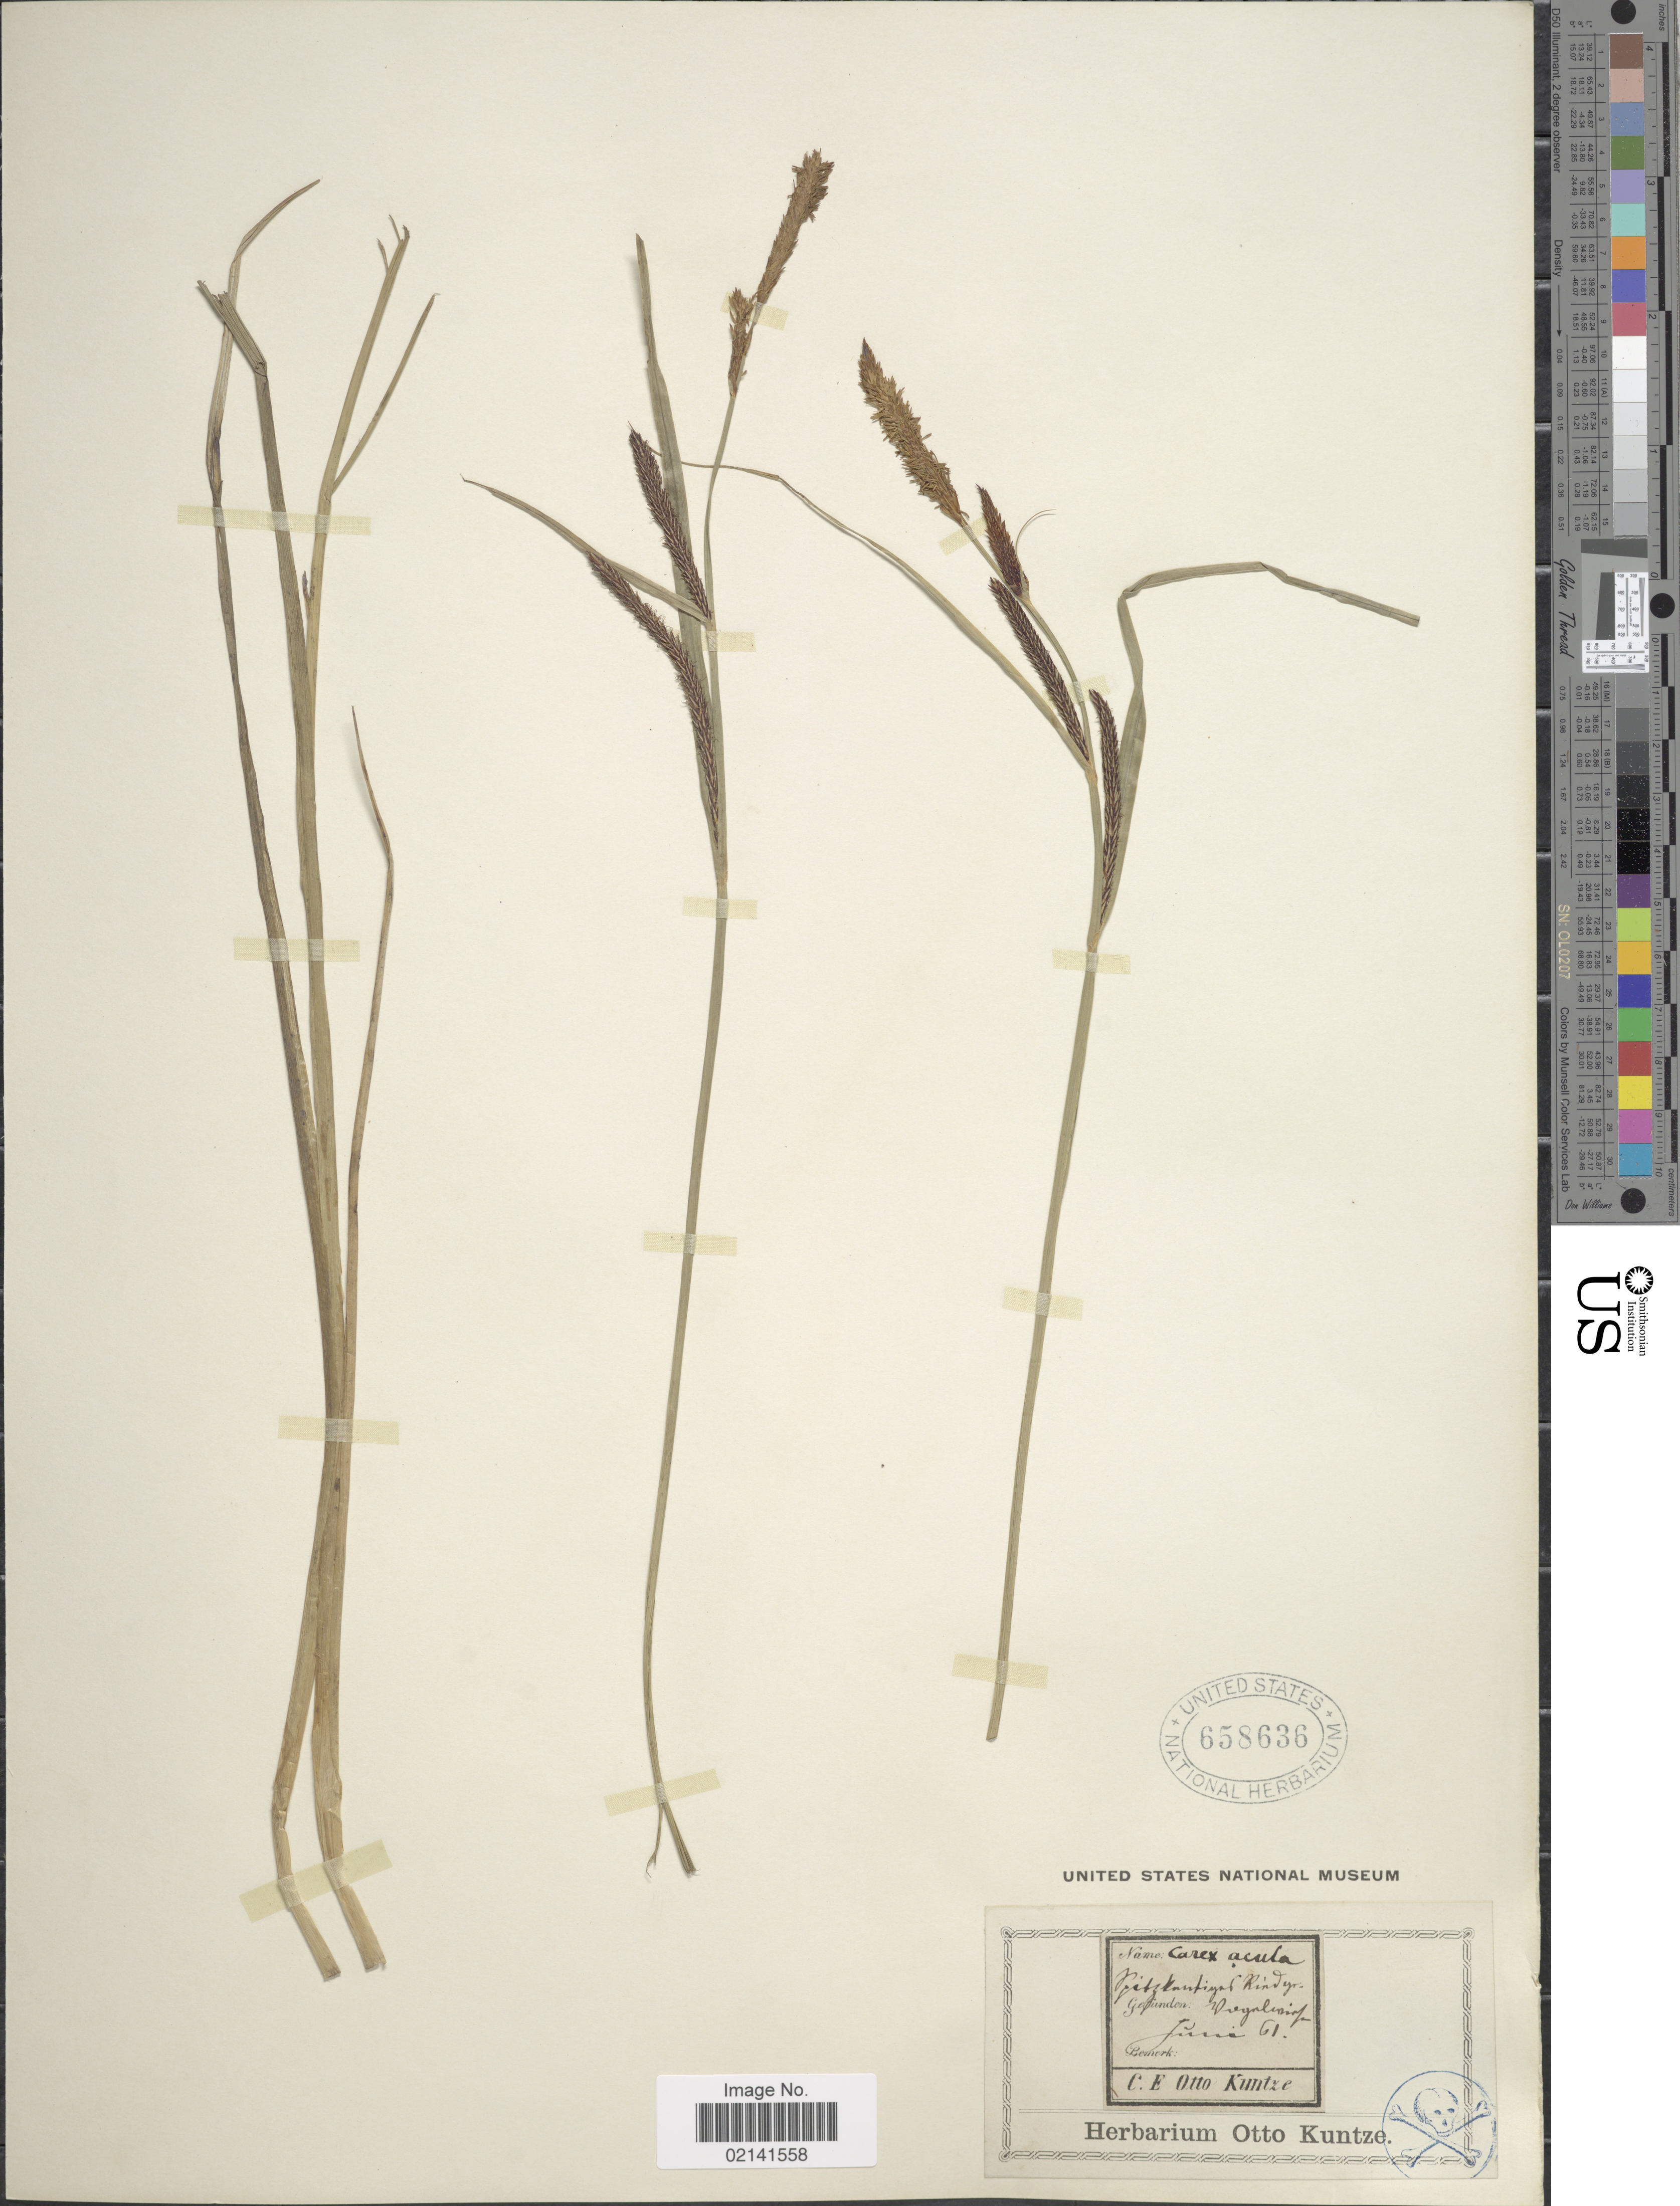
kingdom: Plantae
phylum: Tracheophyta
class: Liliopsida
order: Poales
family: Cyperaceae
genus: Carex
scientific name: Carex acuta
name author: L.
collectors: C.E.O. Kuntze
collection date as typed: Transcribed d/m/y: /6/61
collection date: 1861-06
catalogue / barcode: US 658636